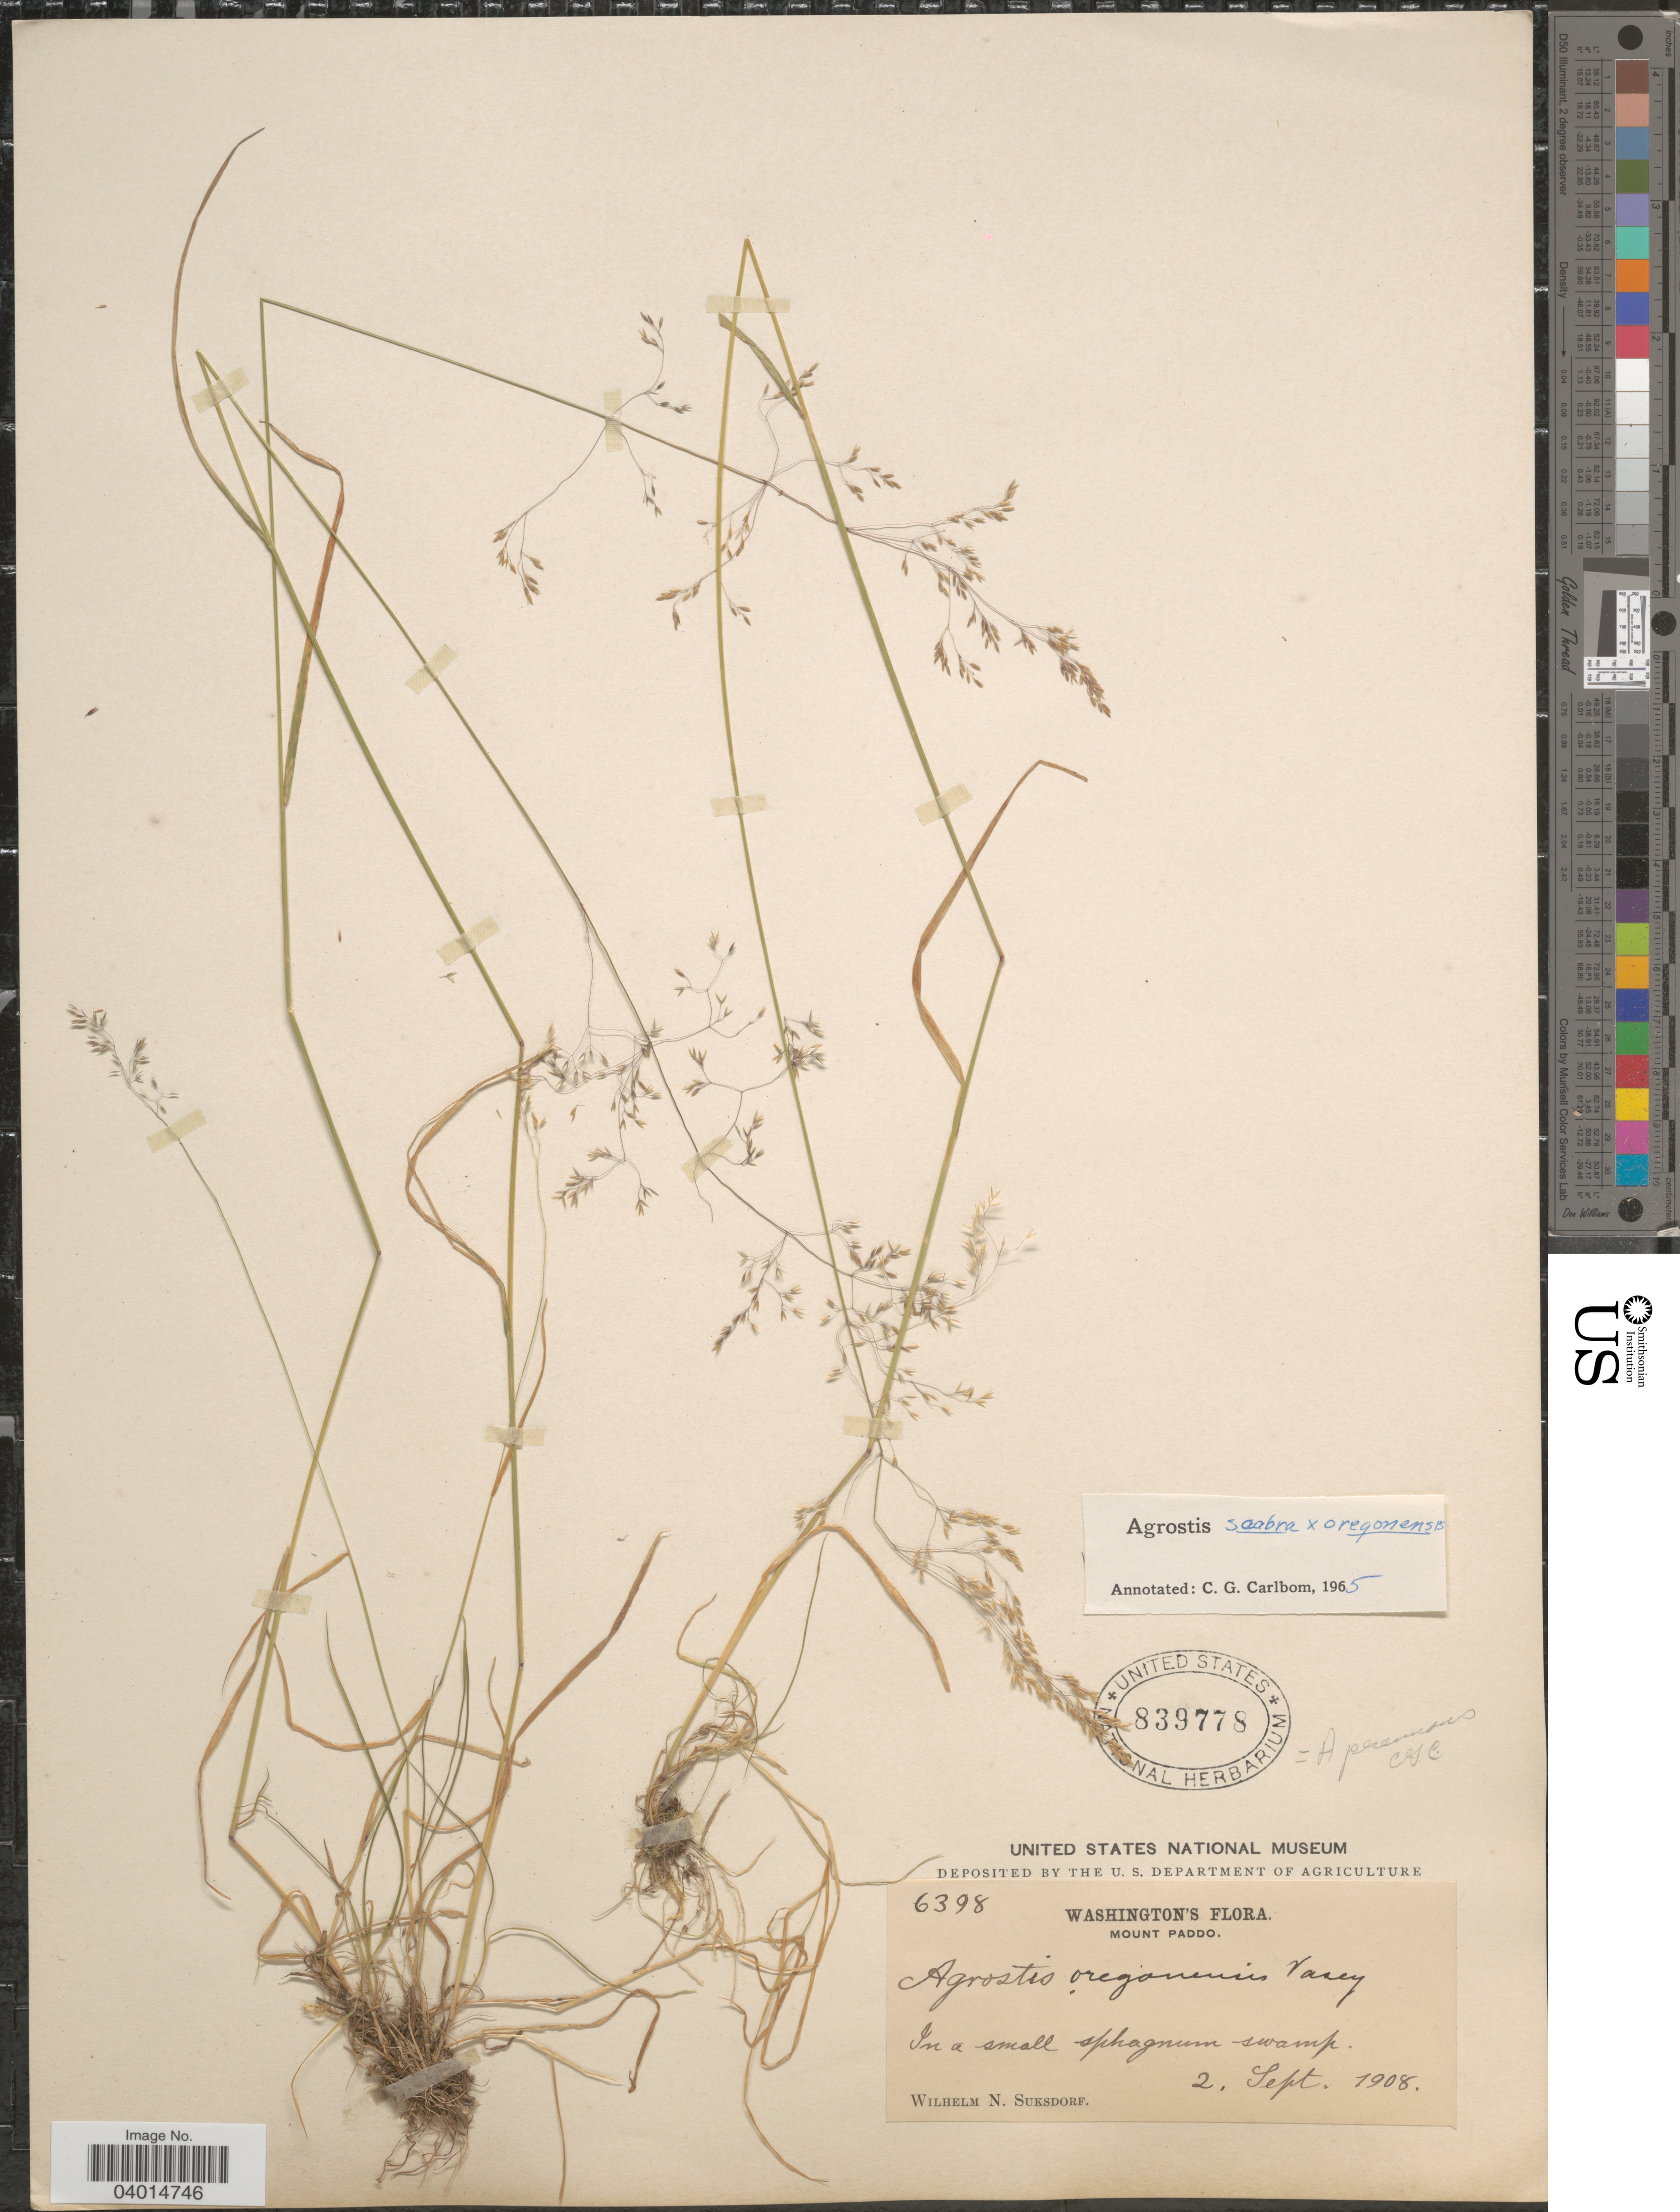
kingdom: Plantae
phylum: Tracheophyta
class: Liliopsida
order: Poales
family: Poaceae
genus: Agrostis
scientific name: Agrostis oregonensis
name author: Vasey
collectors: W. N. Suksdorf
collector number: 6398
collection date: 1908-09-02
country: United States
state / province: Washington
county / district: Skamania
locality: Mount Paddo.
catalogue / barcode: US 839778